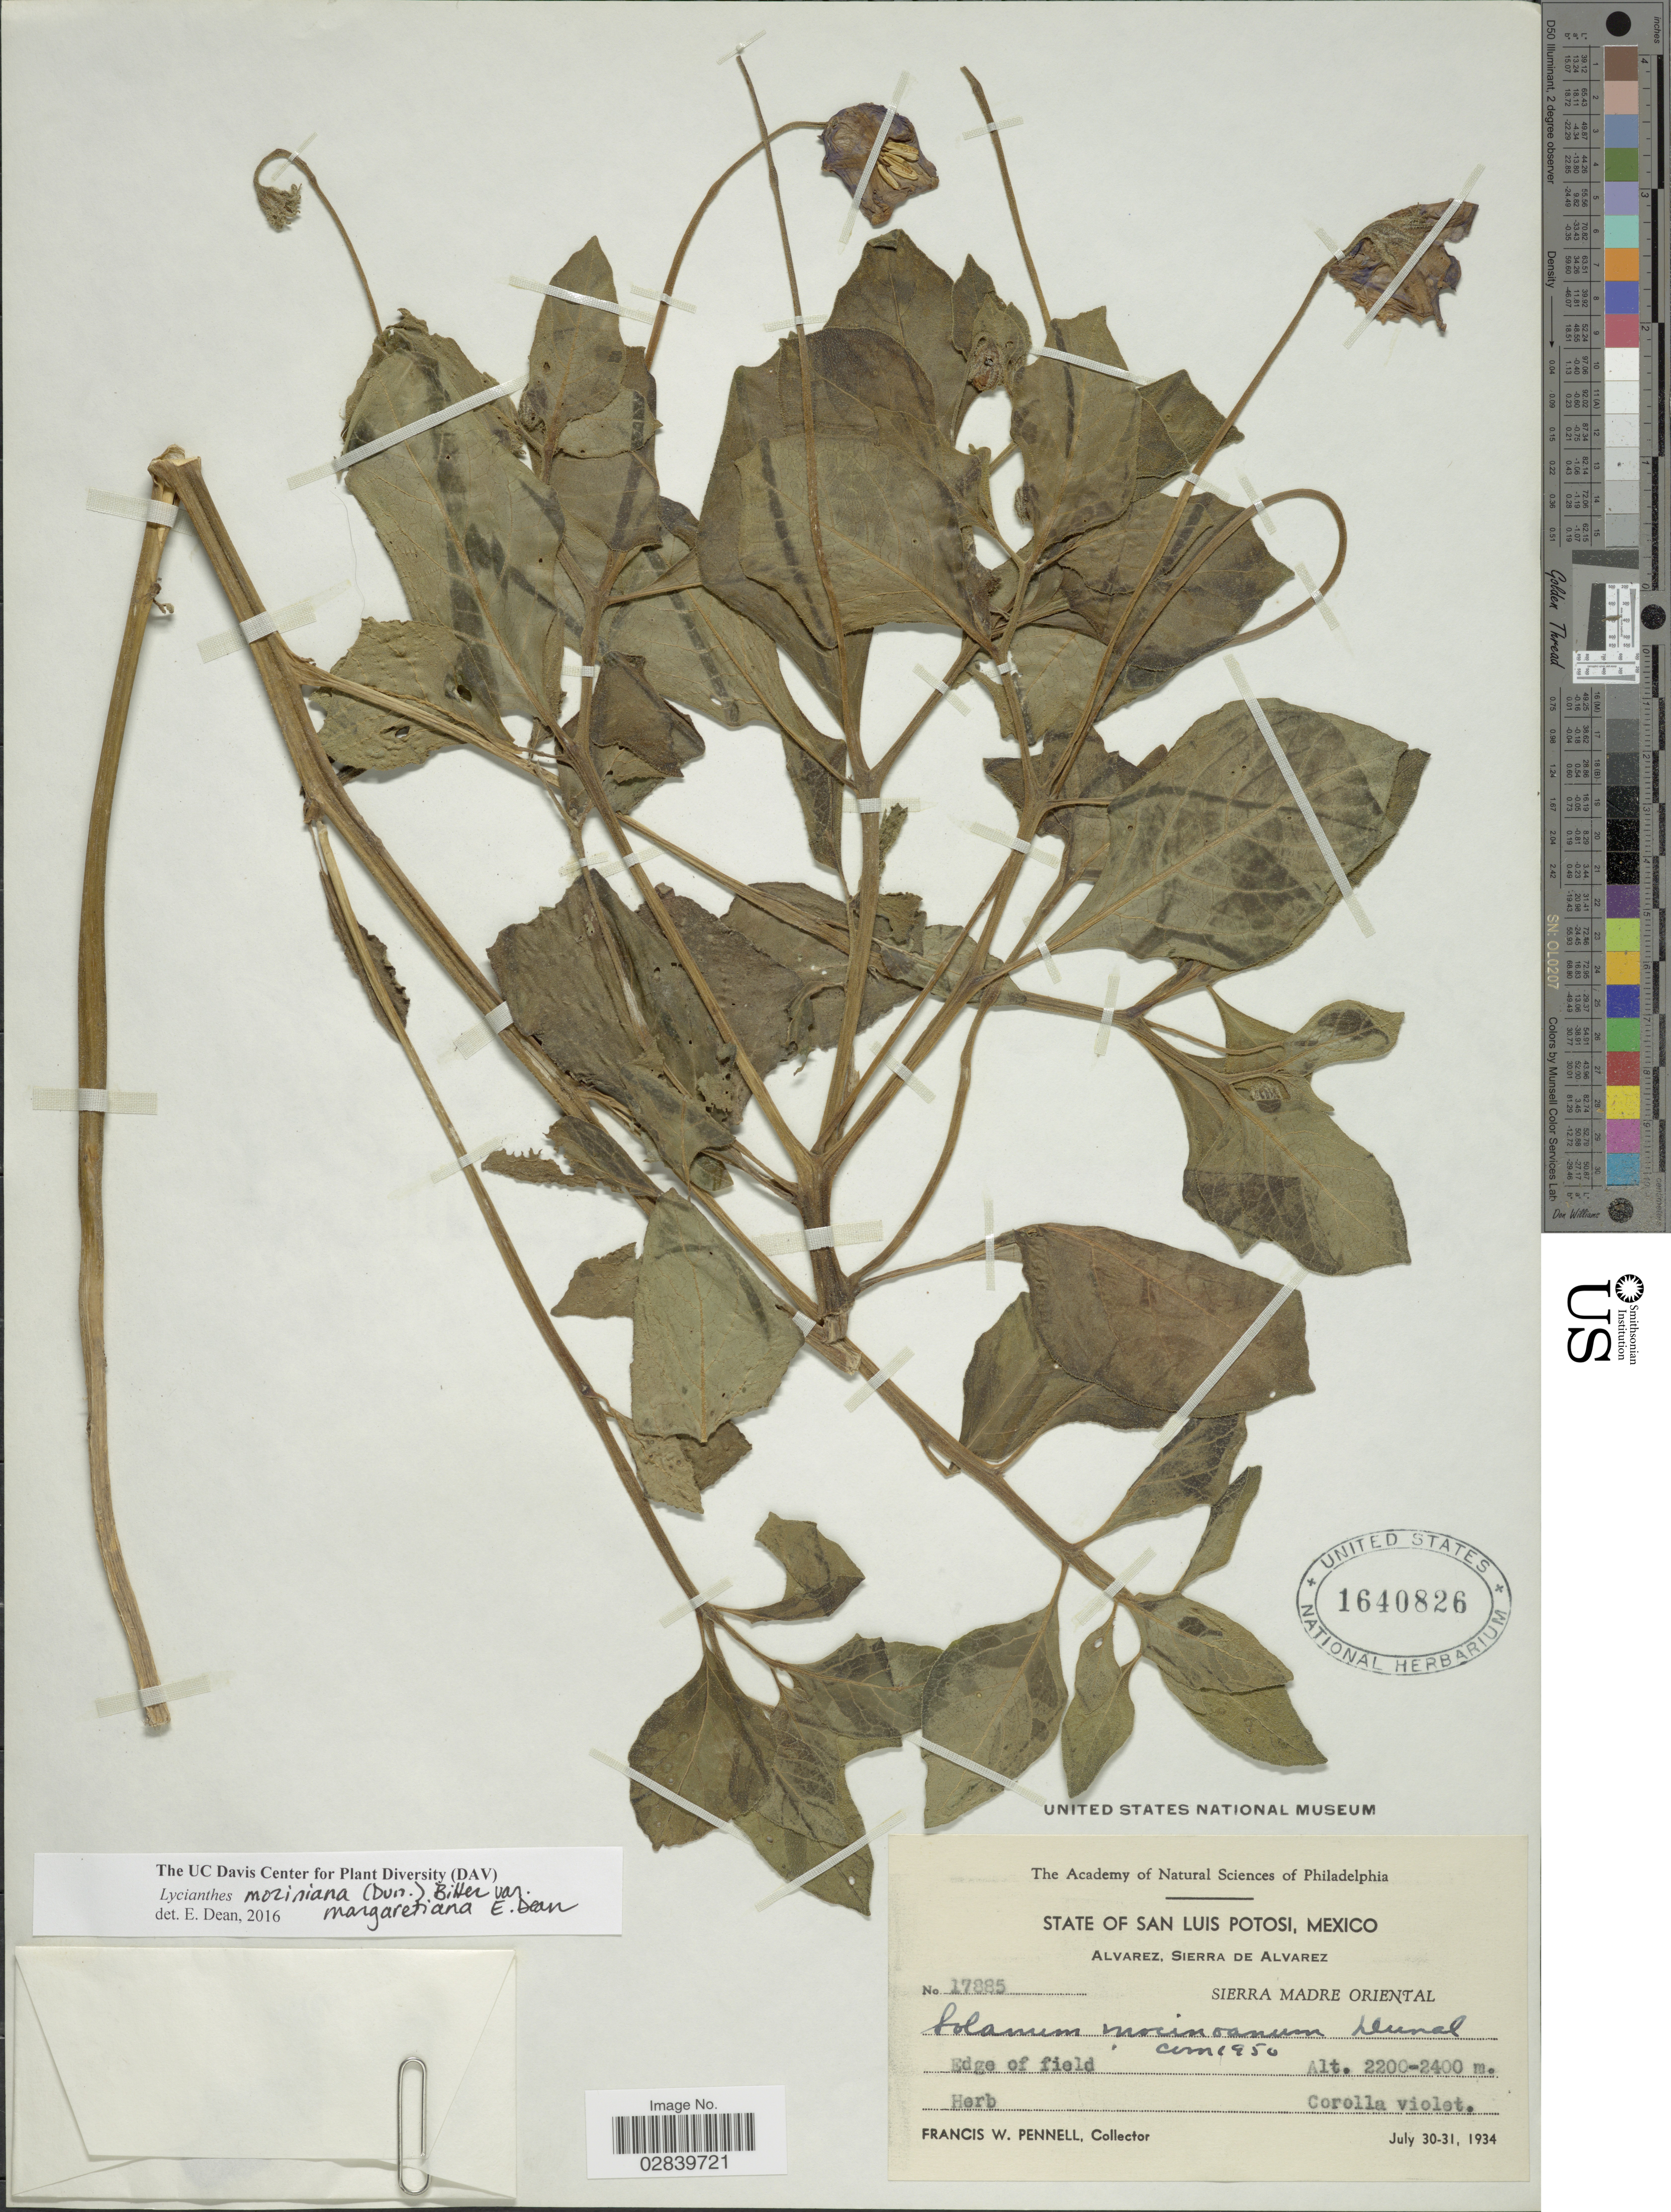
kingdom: Plantae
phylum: Tracheophyta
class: Magnoliopsida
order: Solanales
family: Solanaceae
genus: Lycianthes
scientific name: Lycianthes moziniana var. oaxacana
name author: E. Dean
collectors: F. W. Pennell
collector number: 17885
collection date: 1934-07-30/1934-07-31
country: Mexico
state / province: San Luis Potosí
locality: Alvarez. Sierra Madre Oriental. Edge of field.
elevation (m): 2200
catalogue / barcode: US 1640826